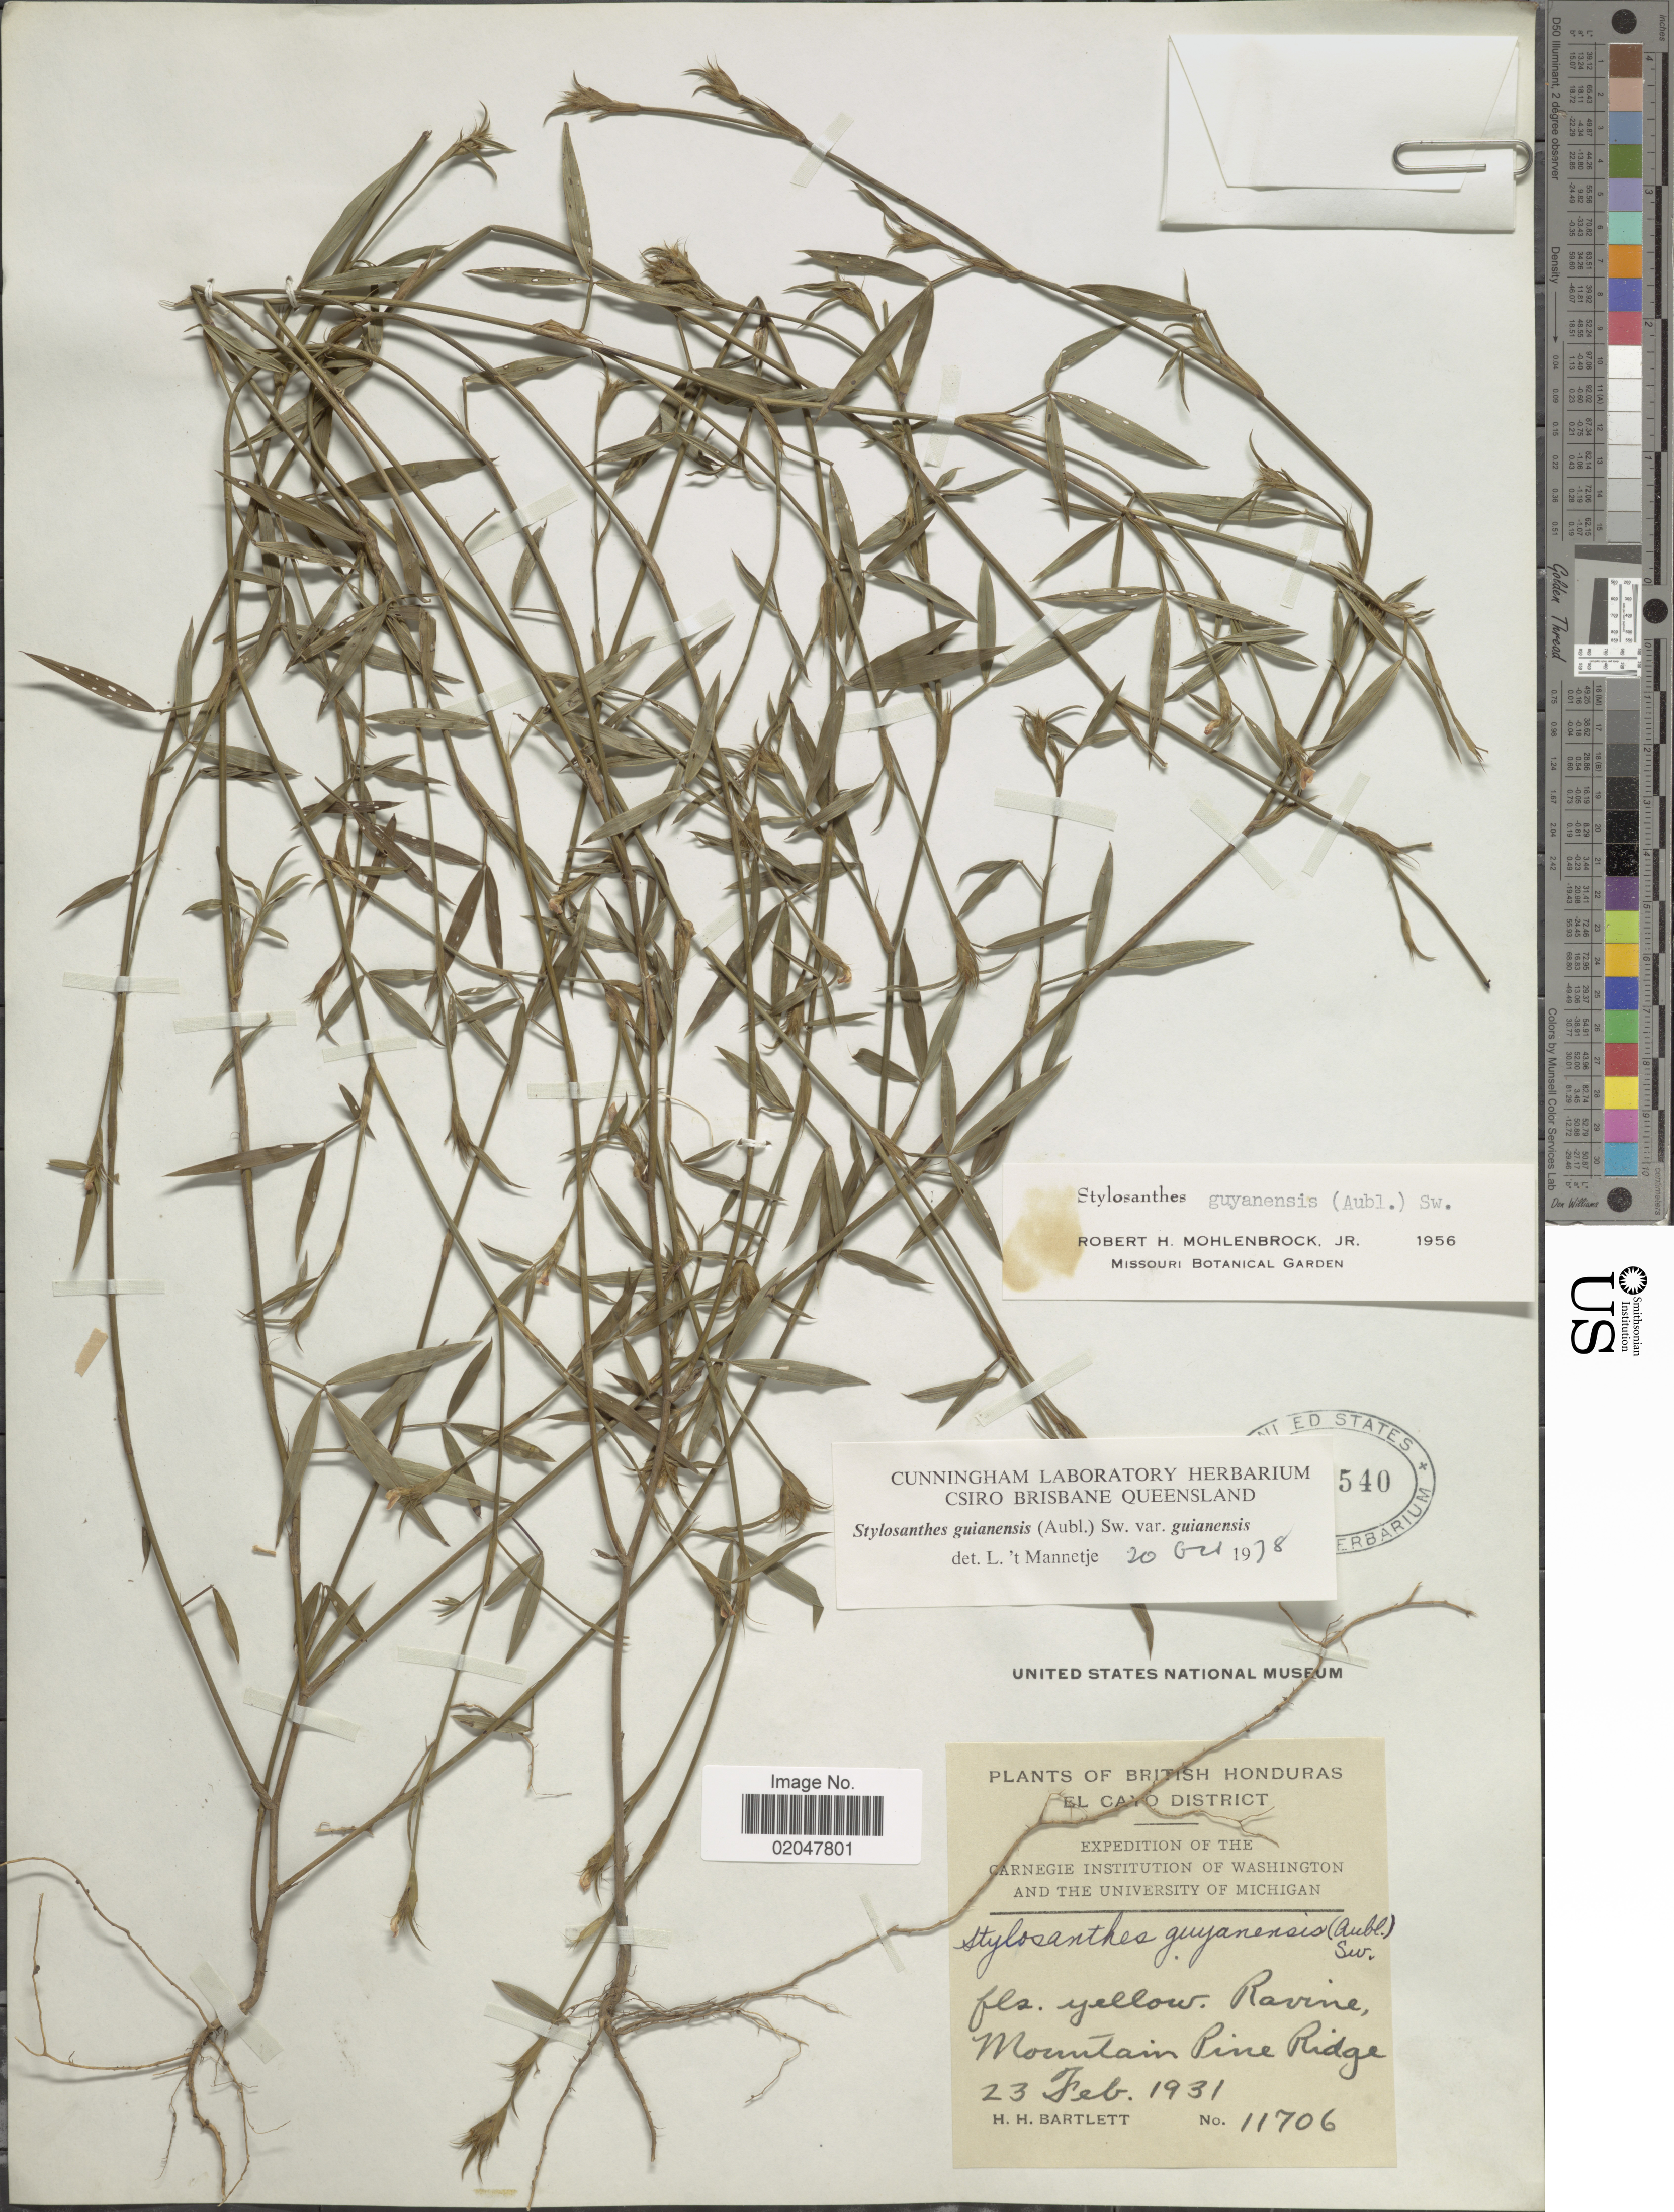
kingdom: Plantae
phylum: Tracheophyta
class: Magnoliopsida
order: Fabales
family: Fabaceae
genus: Stylosanthes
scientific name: Stylosanthes guianensis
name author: (Aubl.) Sw.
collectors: H. H. Bartlett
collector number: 11706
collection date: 1931-02-23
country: Belize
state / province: Cayo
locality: British Honduras, El Cayo District, Mountain Pine Ridge